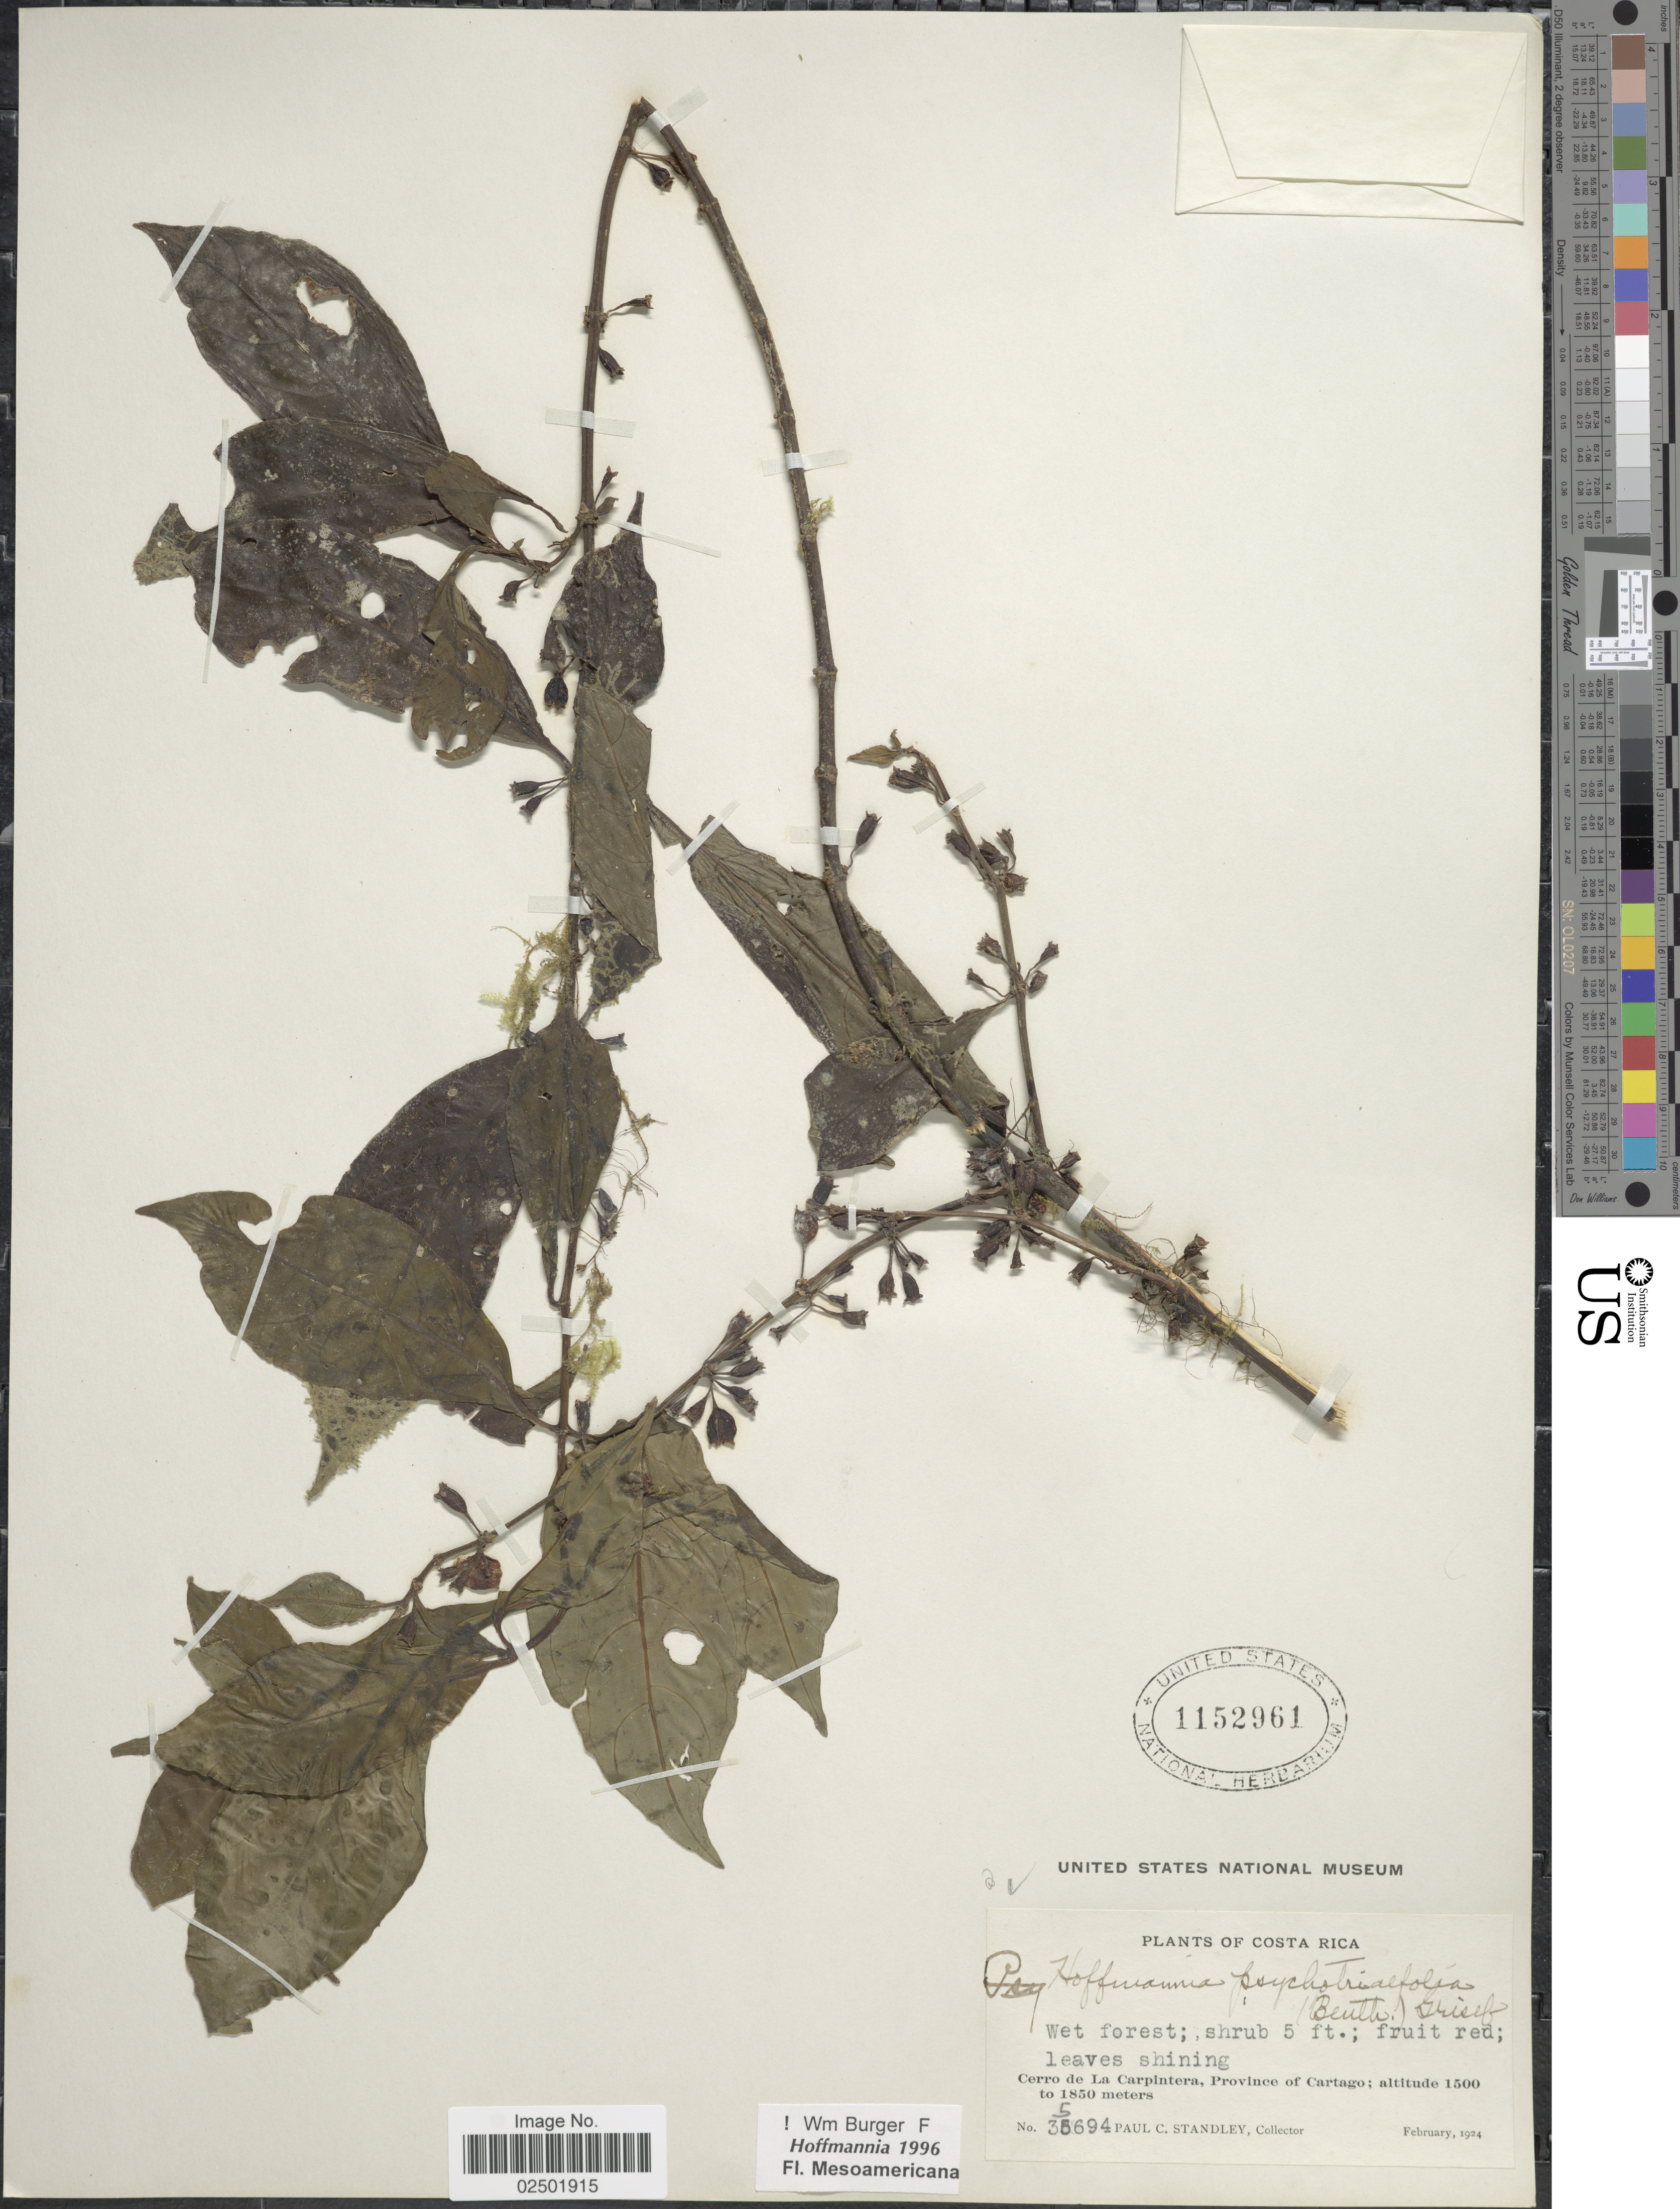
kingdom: Plantae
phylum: Tracheophyta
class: Magnoliopsida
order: Gentianales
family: Rubiaceae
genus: Hoffmannia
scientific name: Hoffmannia psychotriifolia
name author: (Benth.) Griseb.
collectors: P. C. Standley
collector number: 35694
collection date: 1924-02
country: Costa Rica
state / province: Cartago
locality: Cerro de La Carpintera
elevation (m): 1500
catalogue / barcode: US 1152961